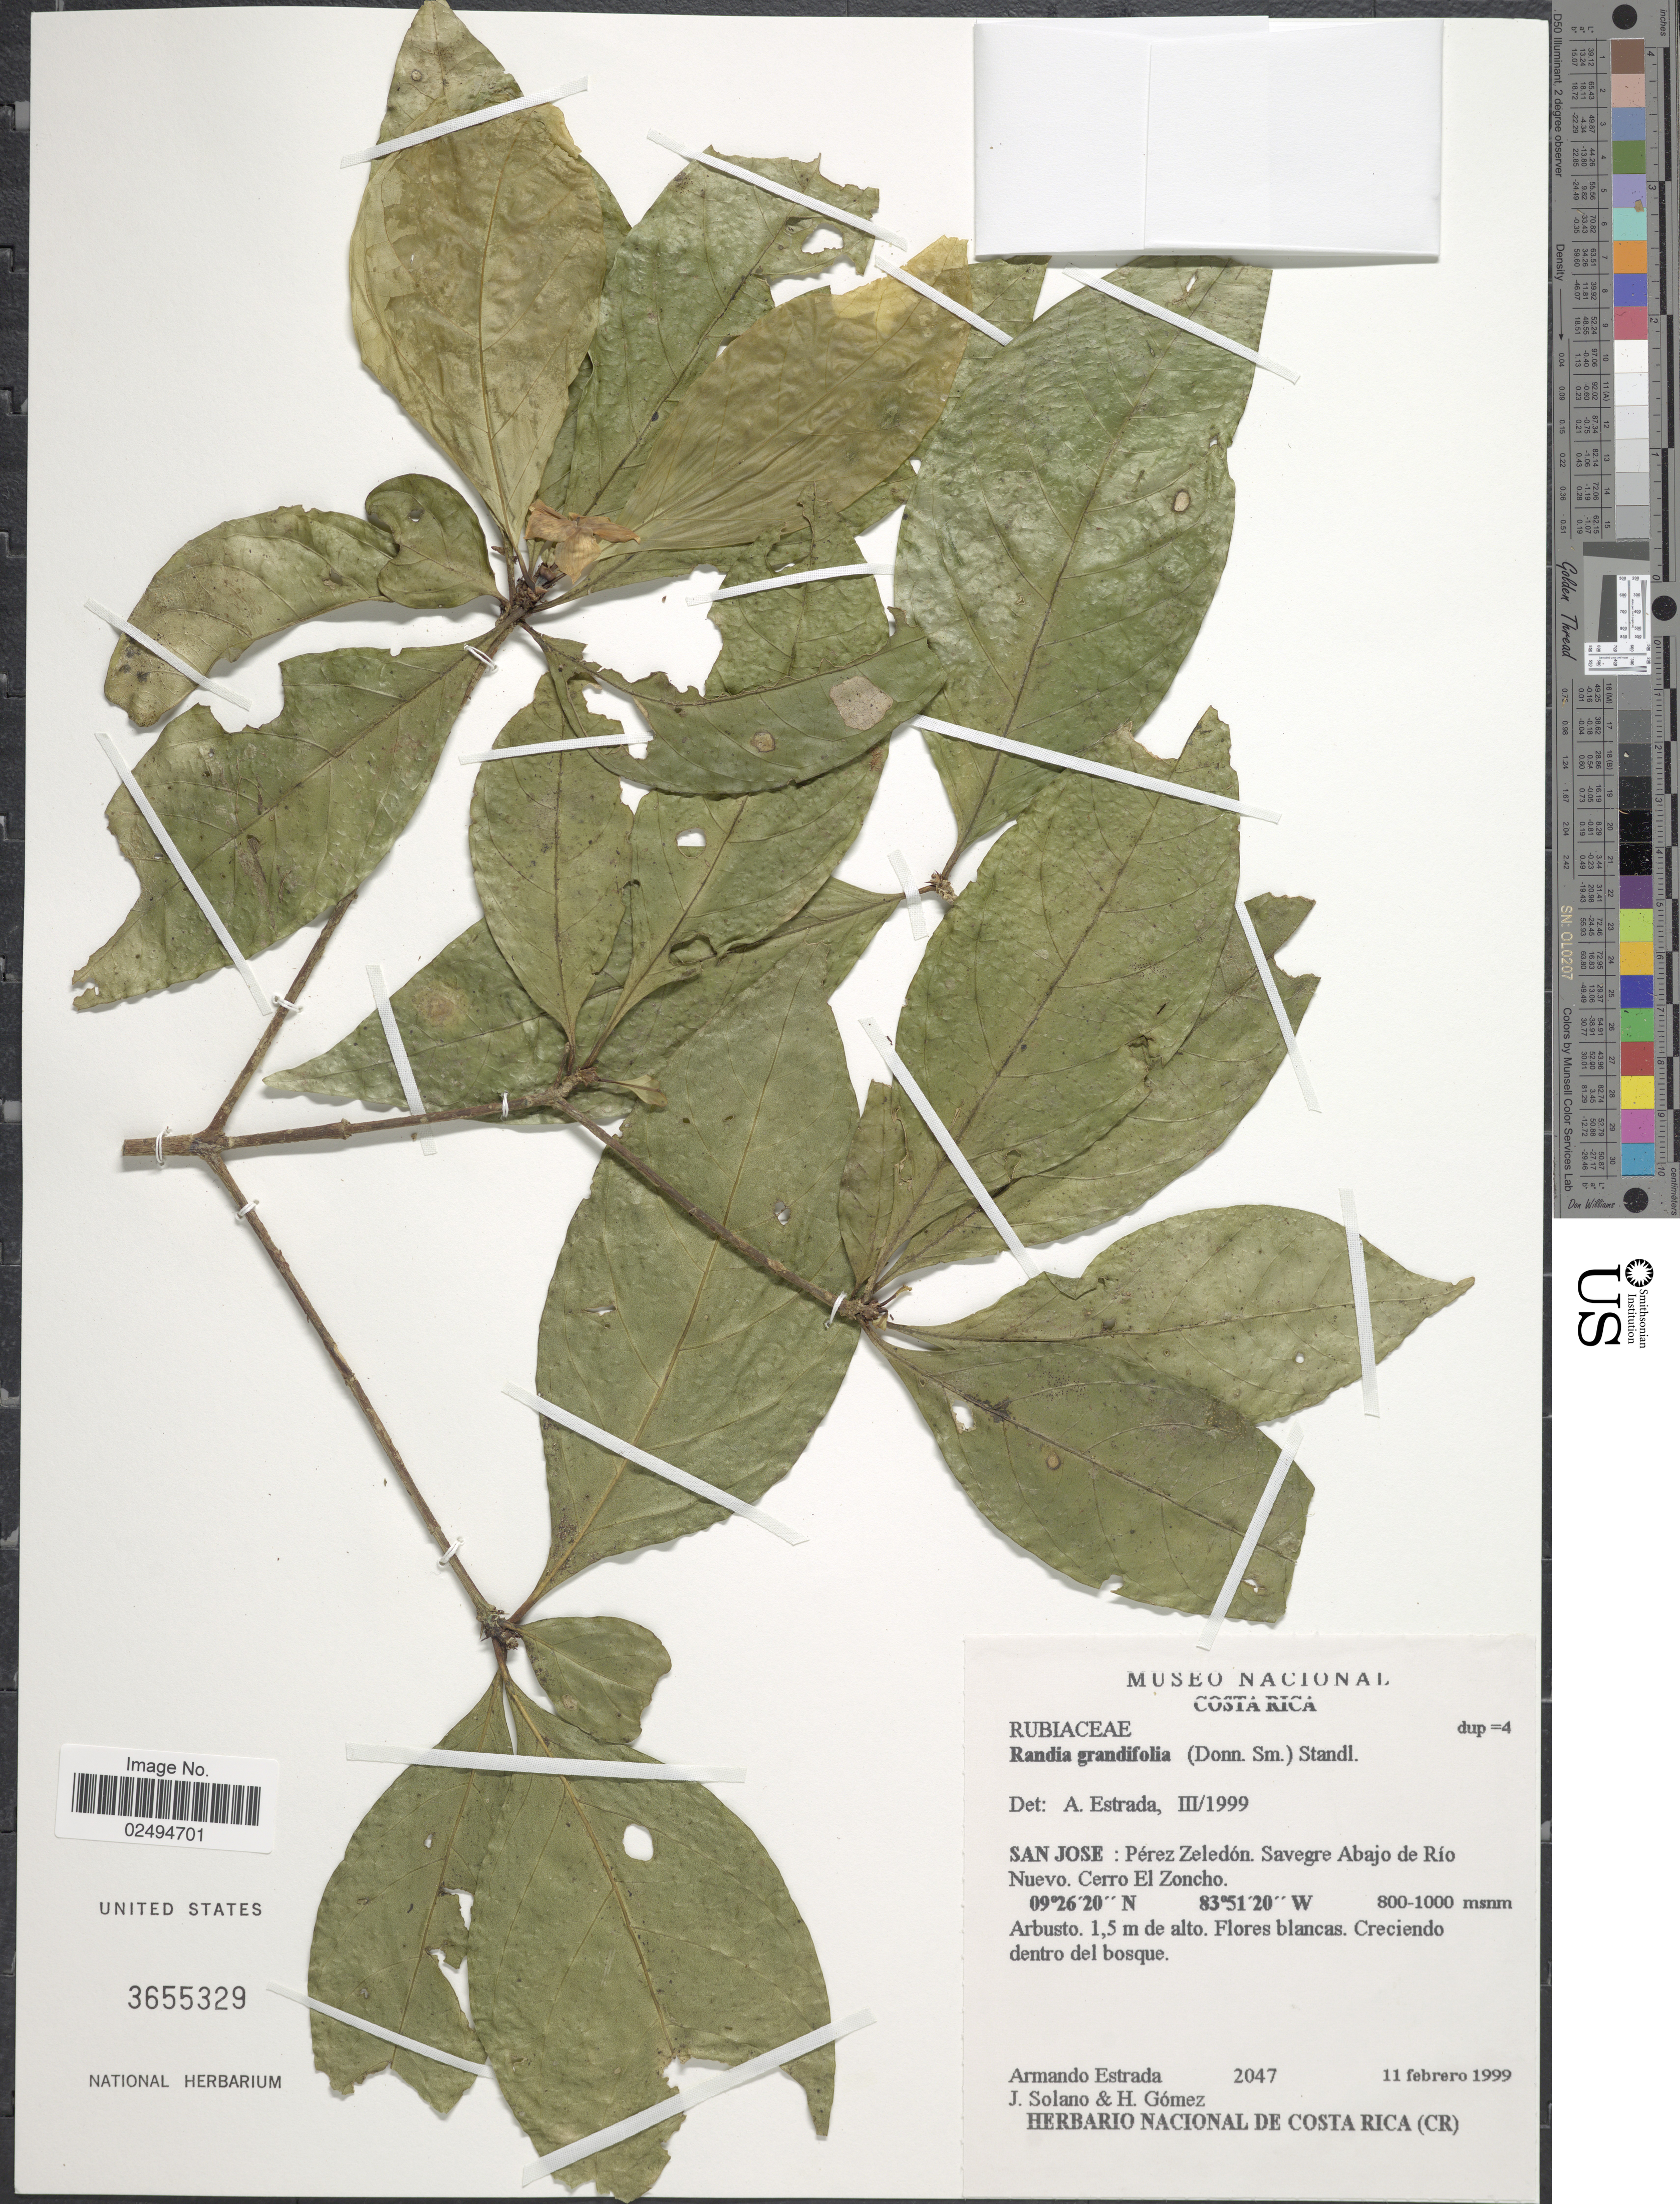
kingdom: Plantae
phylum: Tracheophyta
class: Magnoliopsida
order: Gentianales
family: Rubiaceae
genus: Randia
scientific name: Randia grandifolia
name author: (Donn. Sm.) Standl.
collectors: A. Estrada, J. Solano & H. Gomez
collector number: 2047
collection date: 1999-02-11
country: Costa Rica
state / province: San José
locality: Perez Zeledon. Savegre Abajo de Rio Nuevo. Cerro El Zoncho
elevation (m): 800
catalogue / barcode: US 3655329